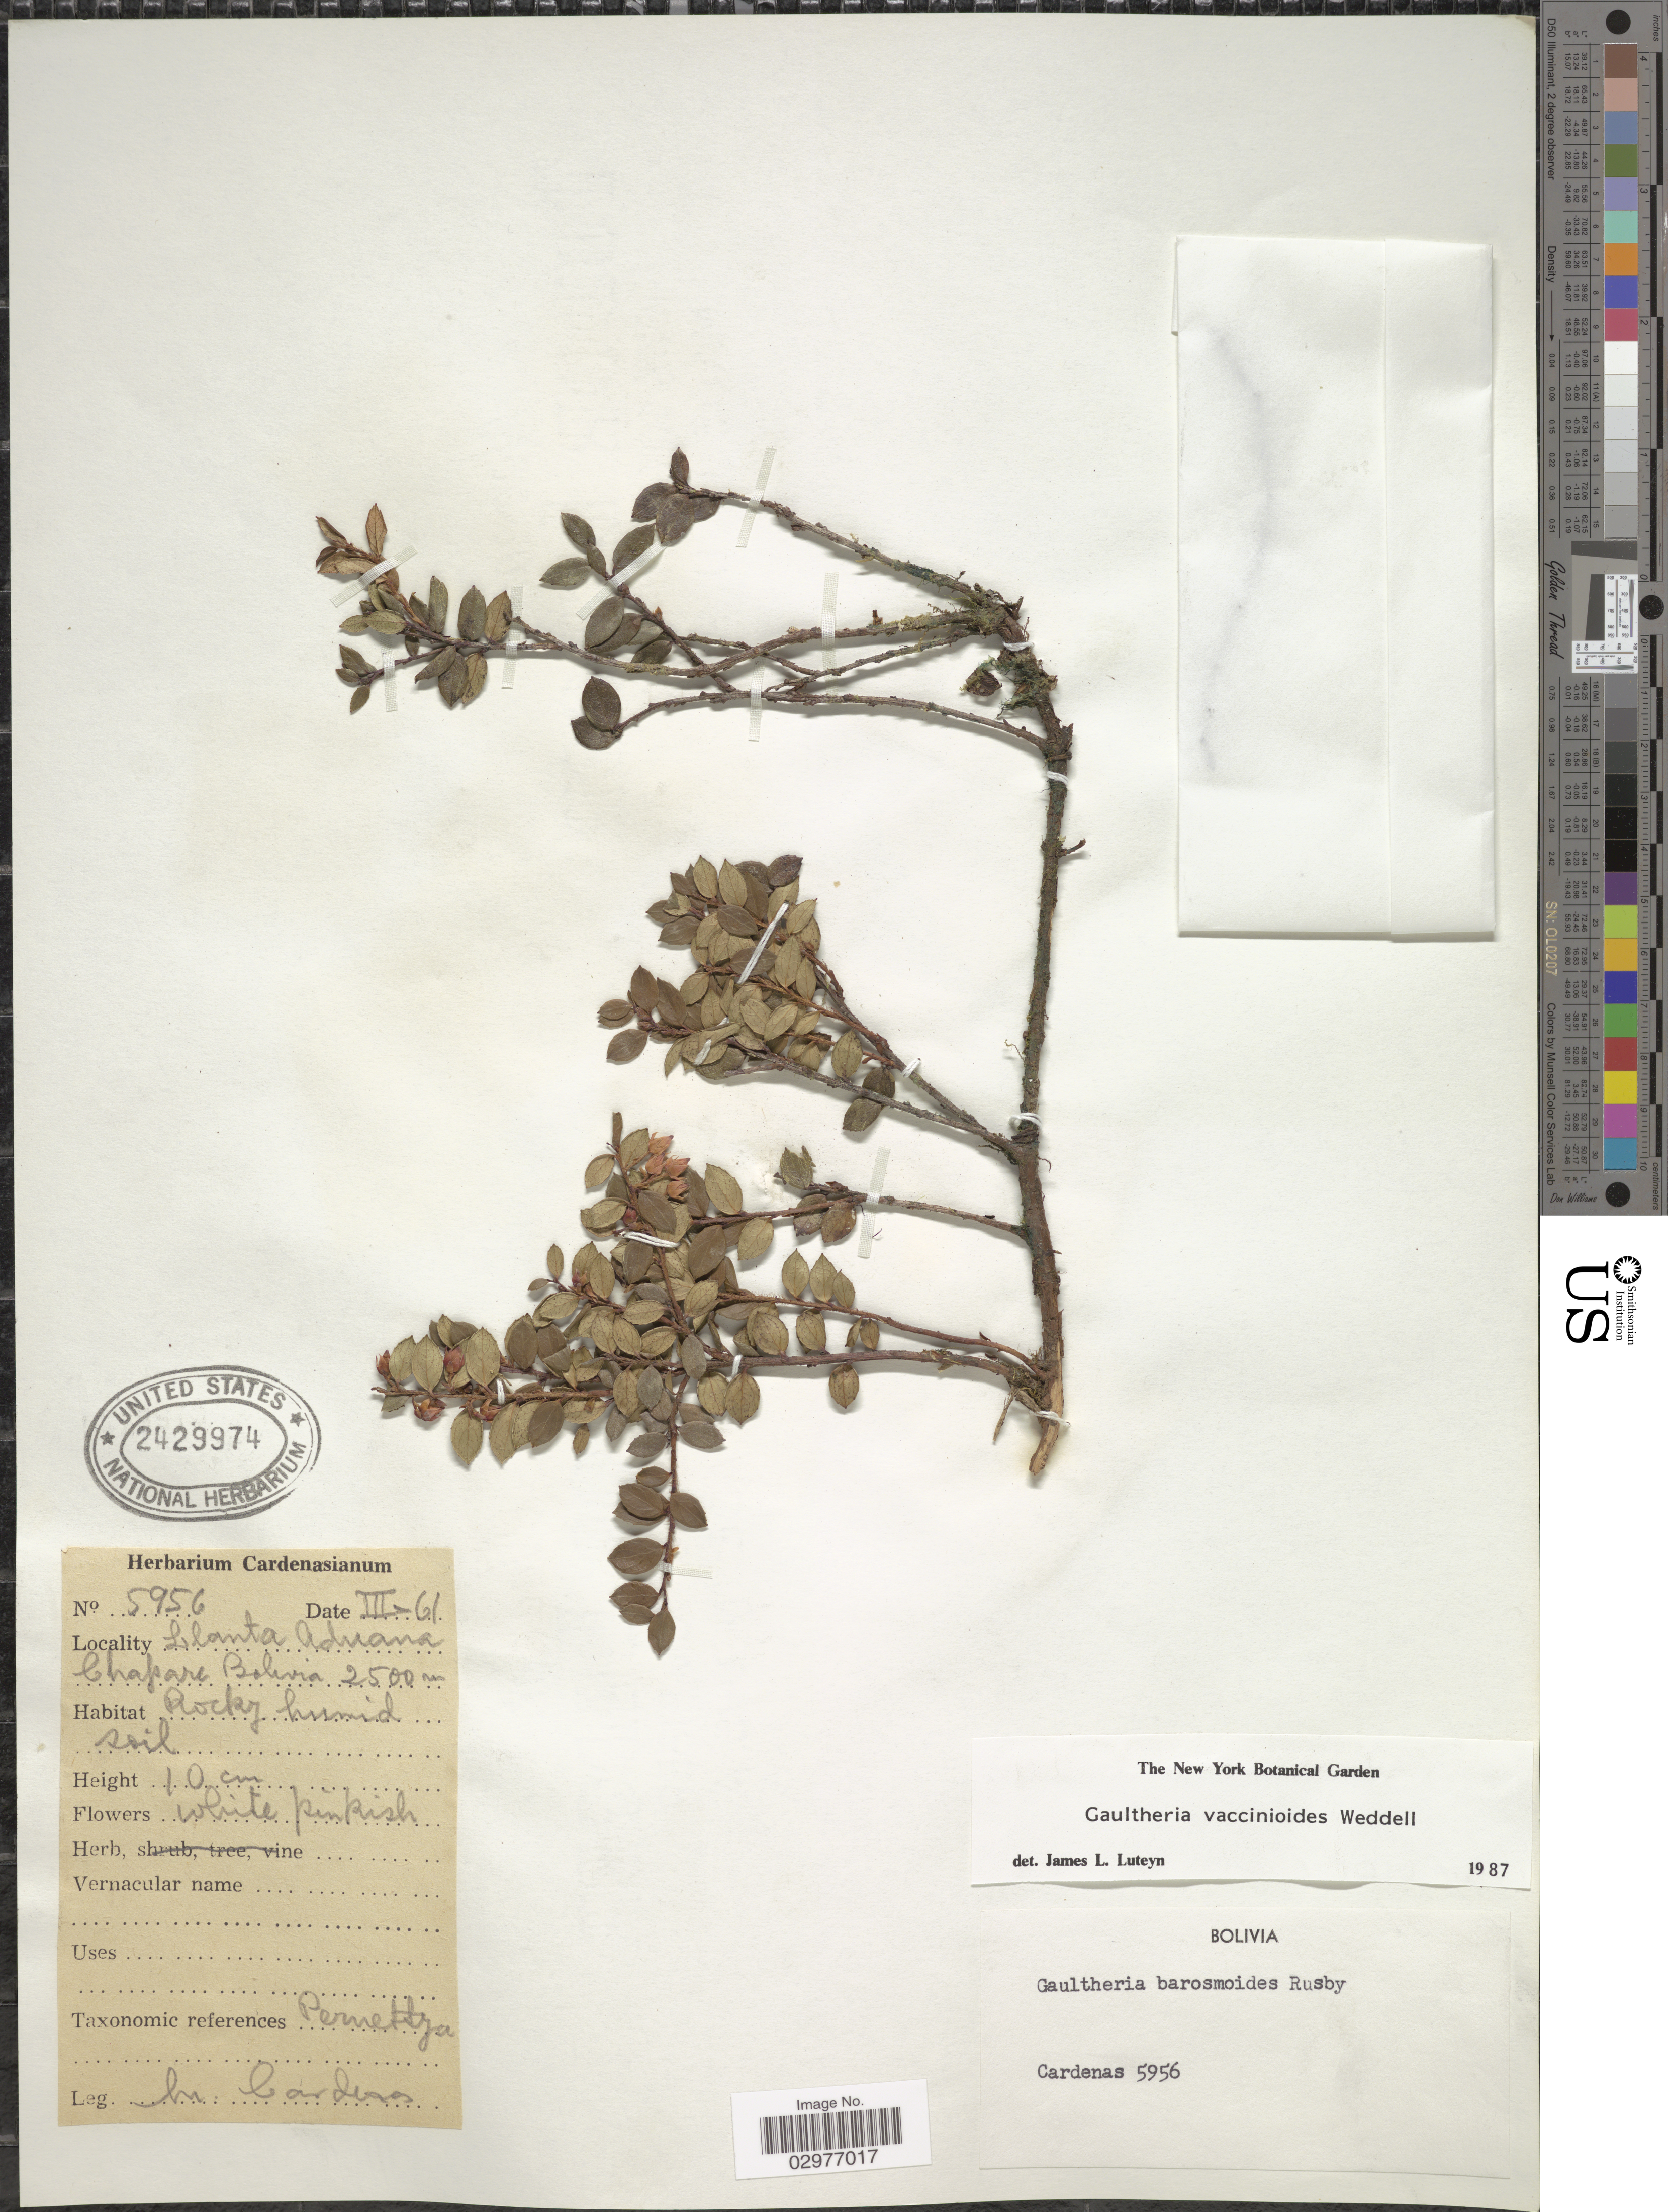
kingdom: Plantae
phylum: Tracheophyta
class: Magnoliopsida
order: Ericales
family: Ericaceae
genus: Gaultheria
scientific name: Gaultheria vaccinioides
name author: Wedd.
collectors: M. Cárdenas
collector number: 5956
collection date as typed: Transcribed d/m/y: /3/61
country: Bolivia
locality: Llanta Aduana. Chapare.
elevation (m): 2500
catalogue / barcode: US 2429974